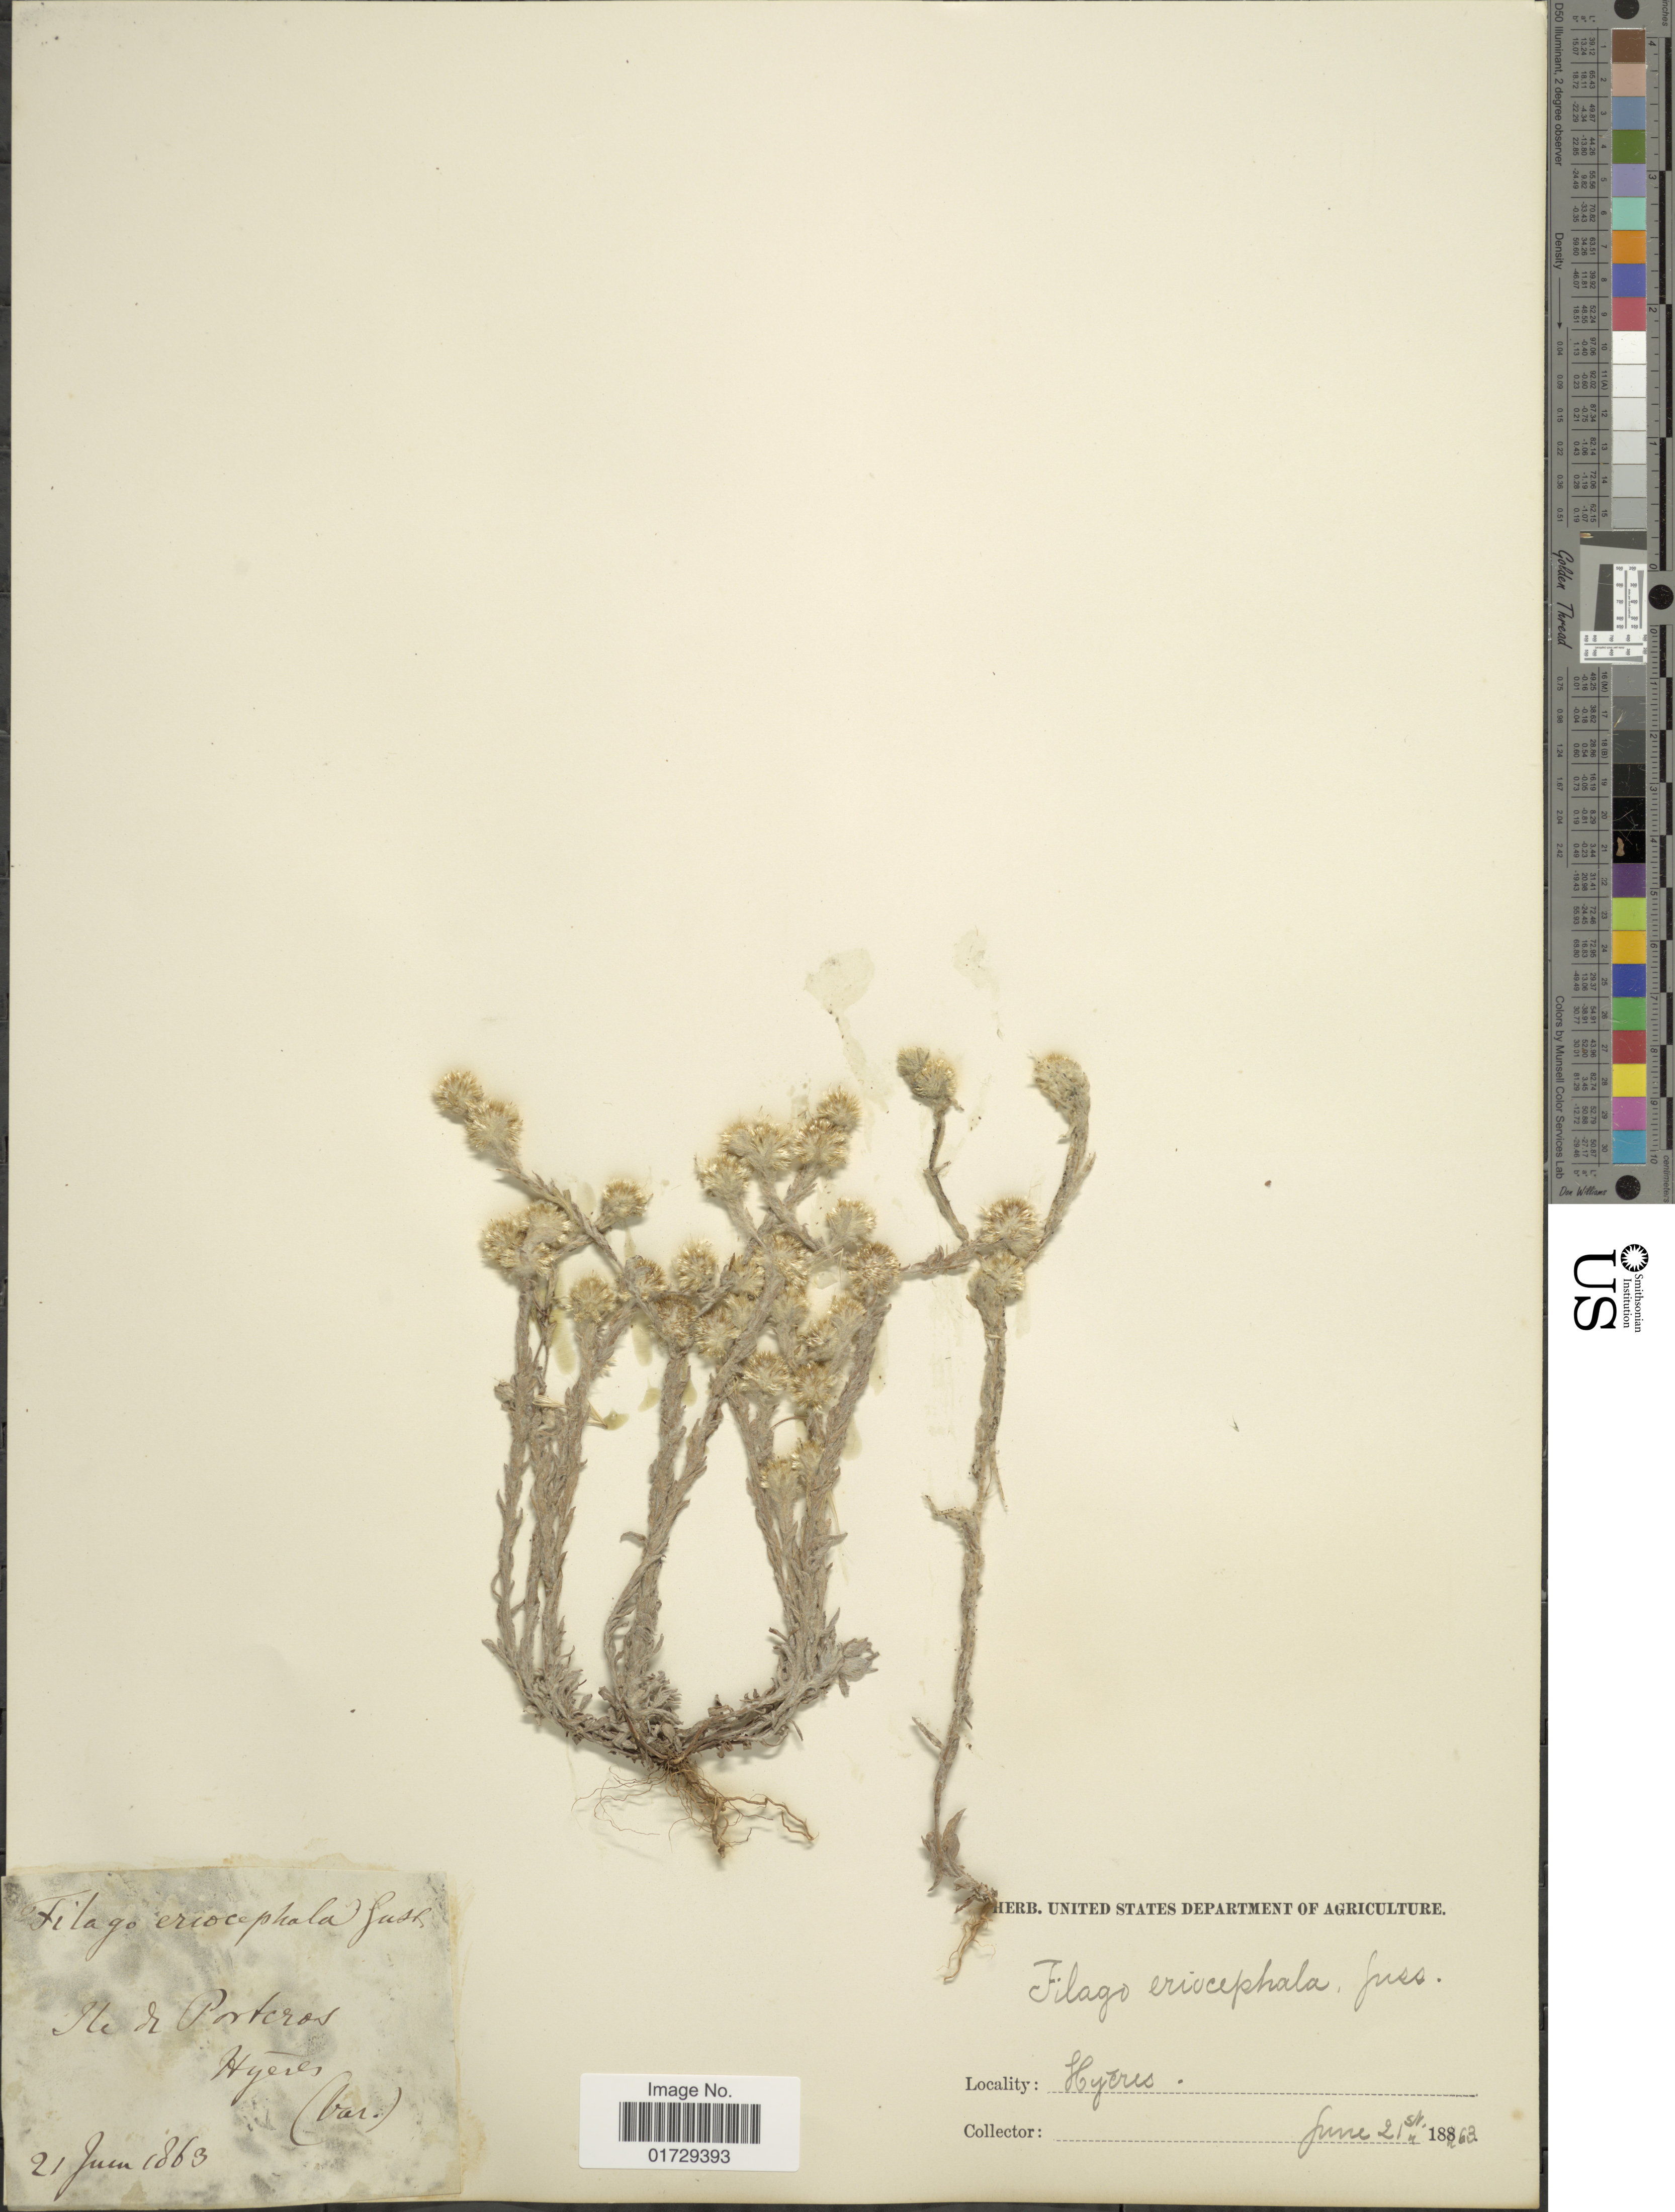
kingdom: Plantae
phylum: Tracheophyta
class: Magnoliopsida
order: Asterales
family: Asteraceae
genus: Filago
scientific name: Filago eriocephala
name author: Gussone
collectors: United States Department of Agriculture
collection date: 1863-06-21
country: France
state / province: Provence-Alpes-Côte d'Azur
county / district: Var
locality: Ile de Portcros, Hyeres (Var)